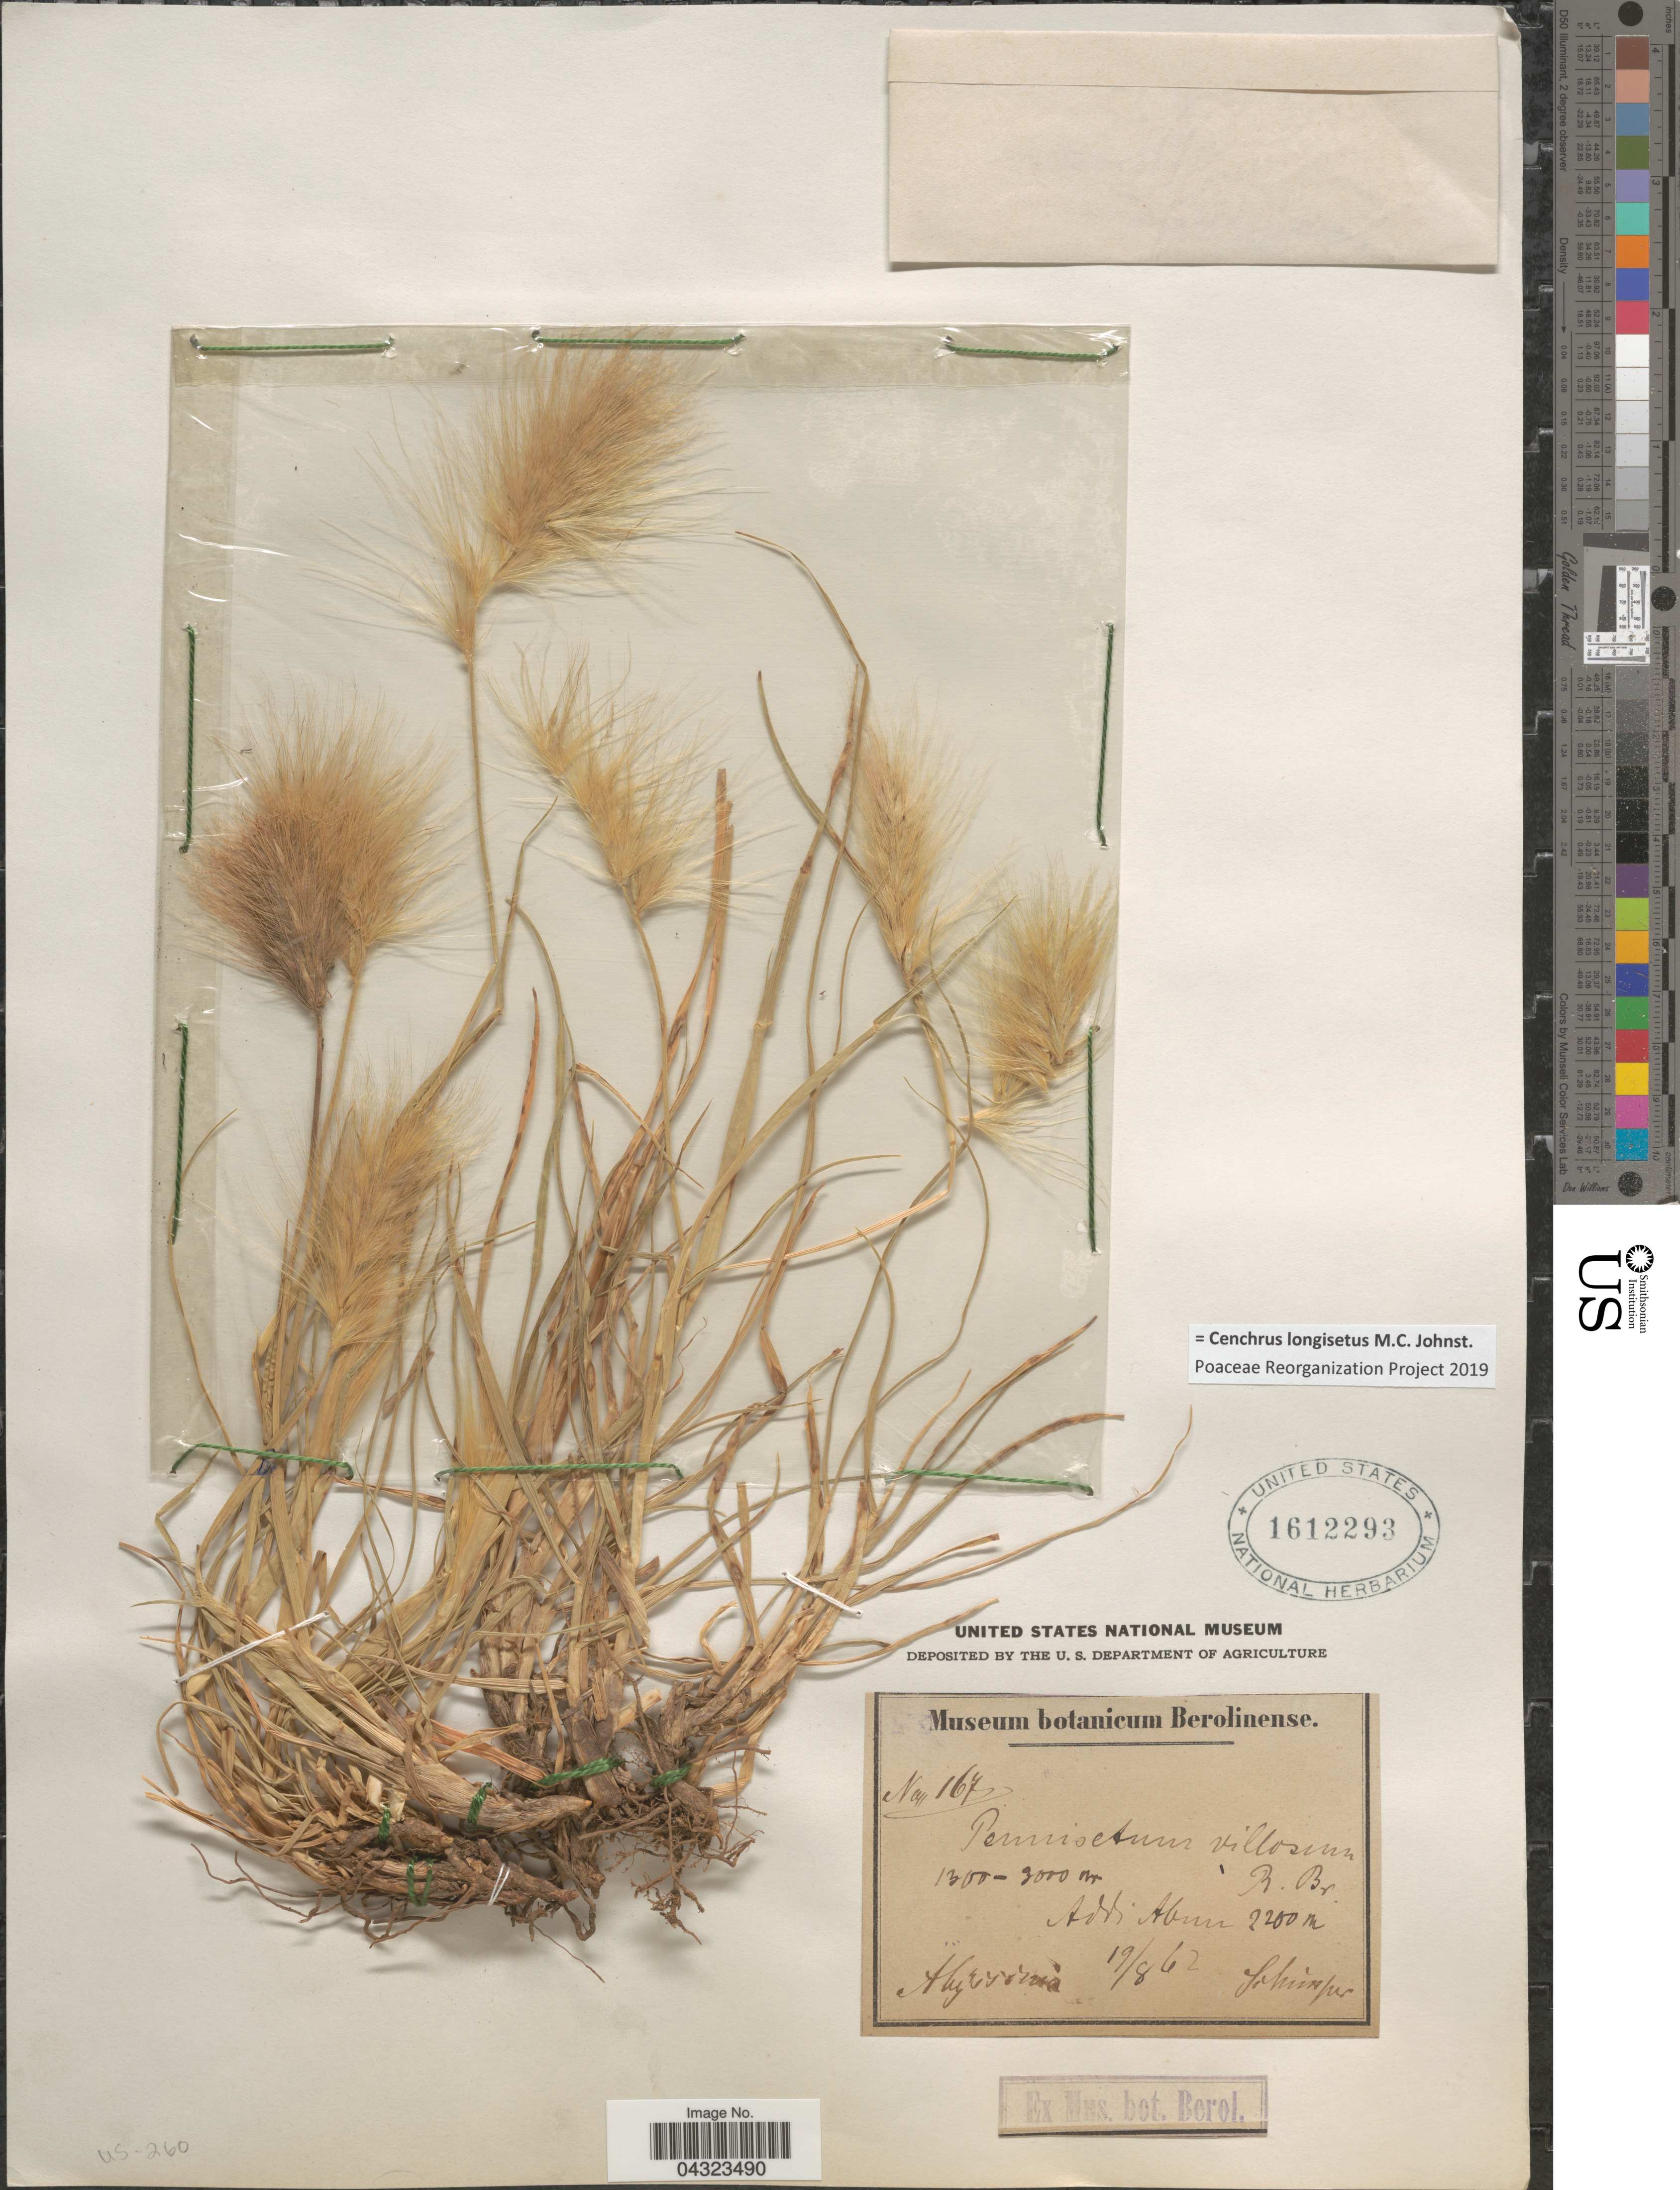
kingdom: Plantae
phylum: Tracheophyta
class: Liliopsida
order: Poales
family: Poaceae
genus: Cenchrus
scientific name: Cenchrus longisetus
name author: M.C. Johnst.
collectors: -. Schimper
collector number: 167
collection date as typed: Transcribed d/m/y: 19/8/62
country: Ethiopia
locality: Addi Abun.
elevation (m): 1300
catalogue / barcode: US 1612293